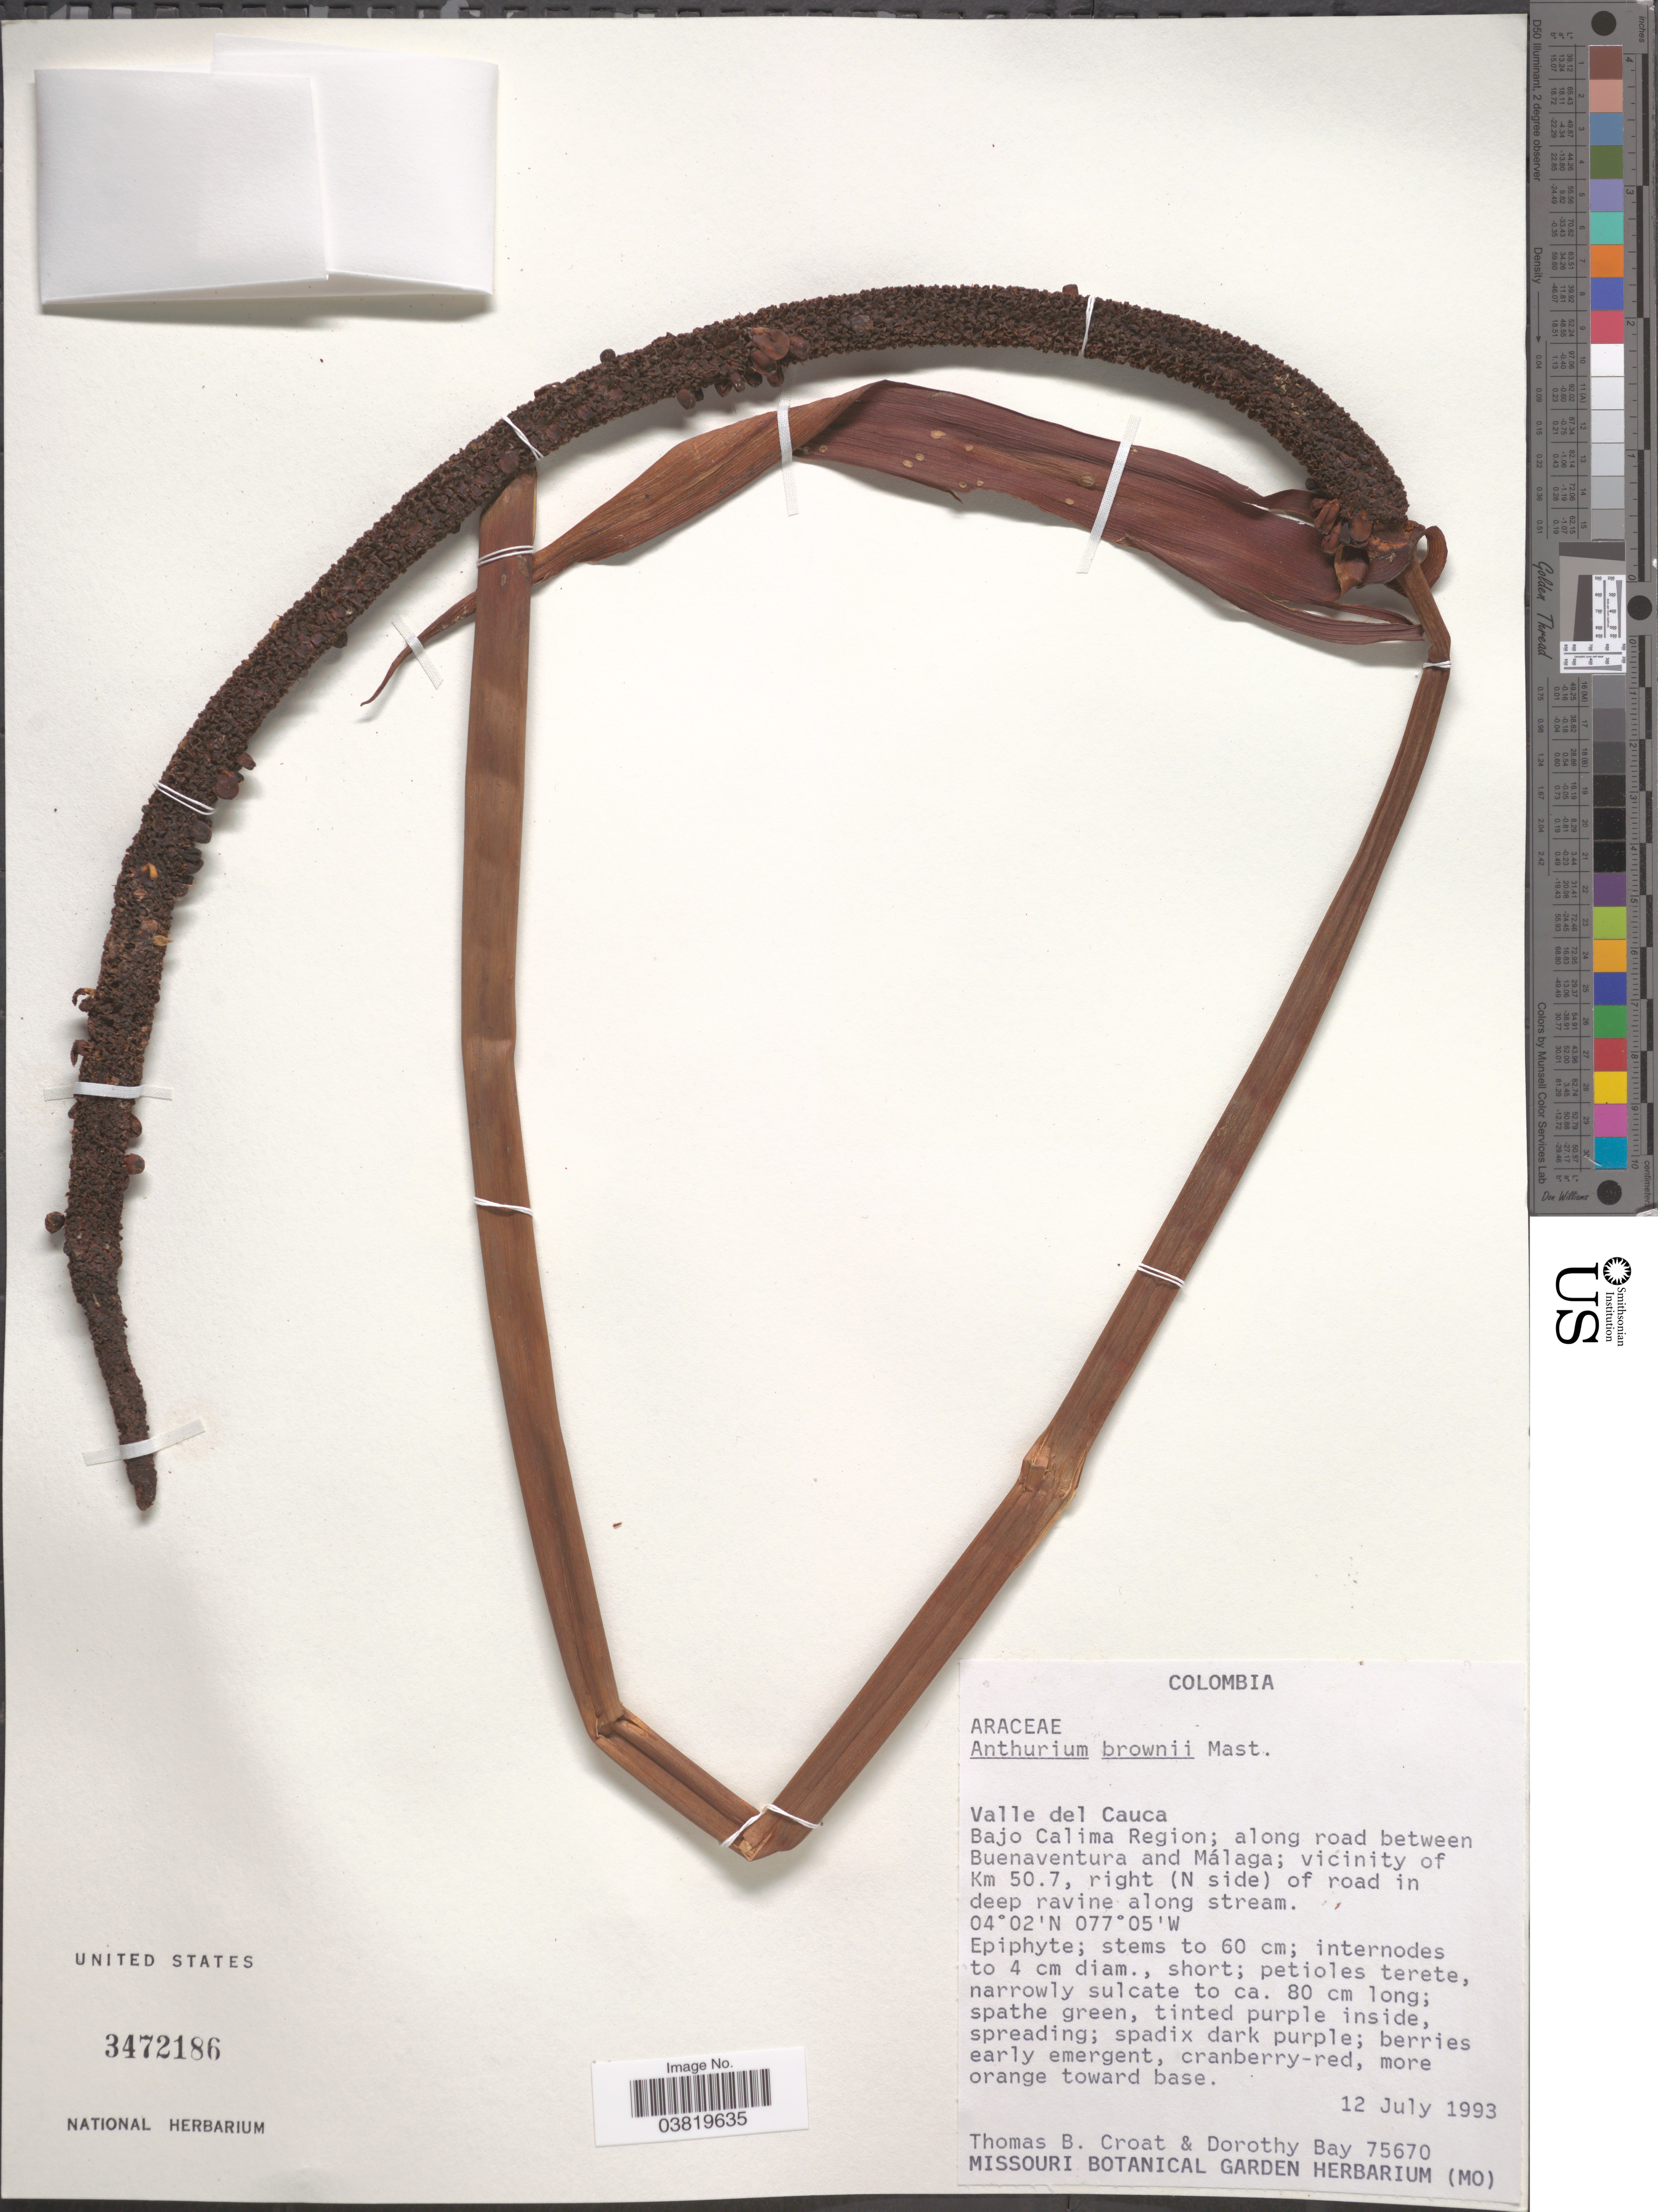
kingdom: Plantae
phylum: Tracheophyta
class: Liliopsida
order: Alismatales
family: Araceae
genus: Anthurium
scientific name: Anthurium brownii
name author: Mast.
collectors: T. B. Croat & D. C. Bay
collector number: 75670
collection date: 1993-07-12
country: Colombia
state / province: Valle del Cauca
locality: Bajo Calima Region; along road between Buenaventura and Málaga; vicinity of Km 50.7, right (N side) of road.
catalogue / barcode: US 3472186